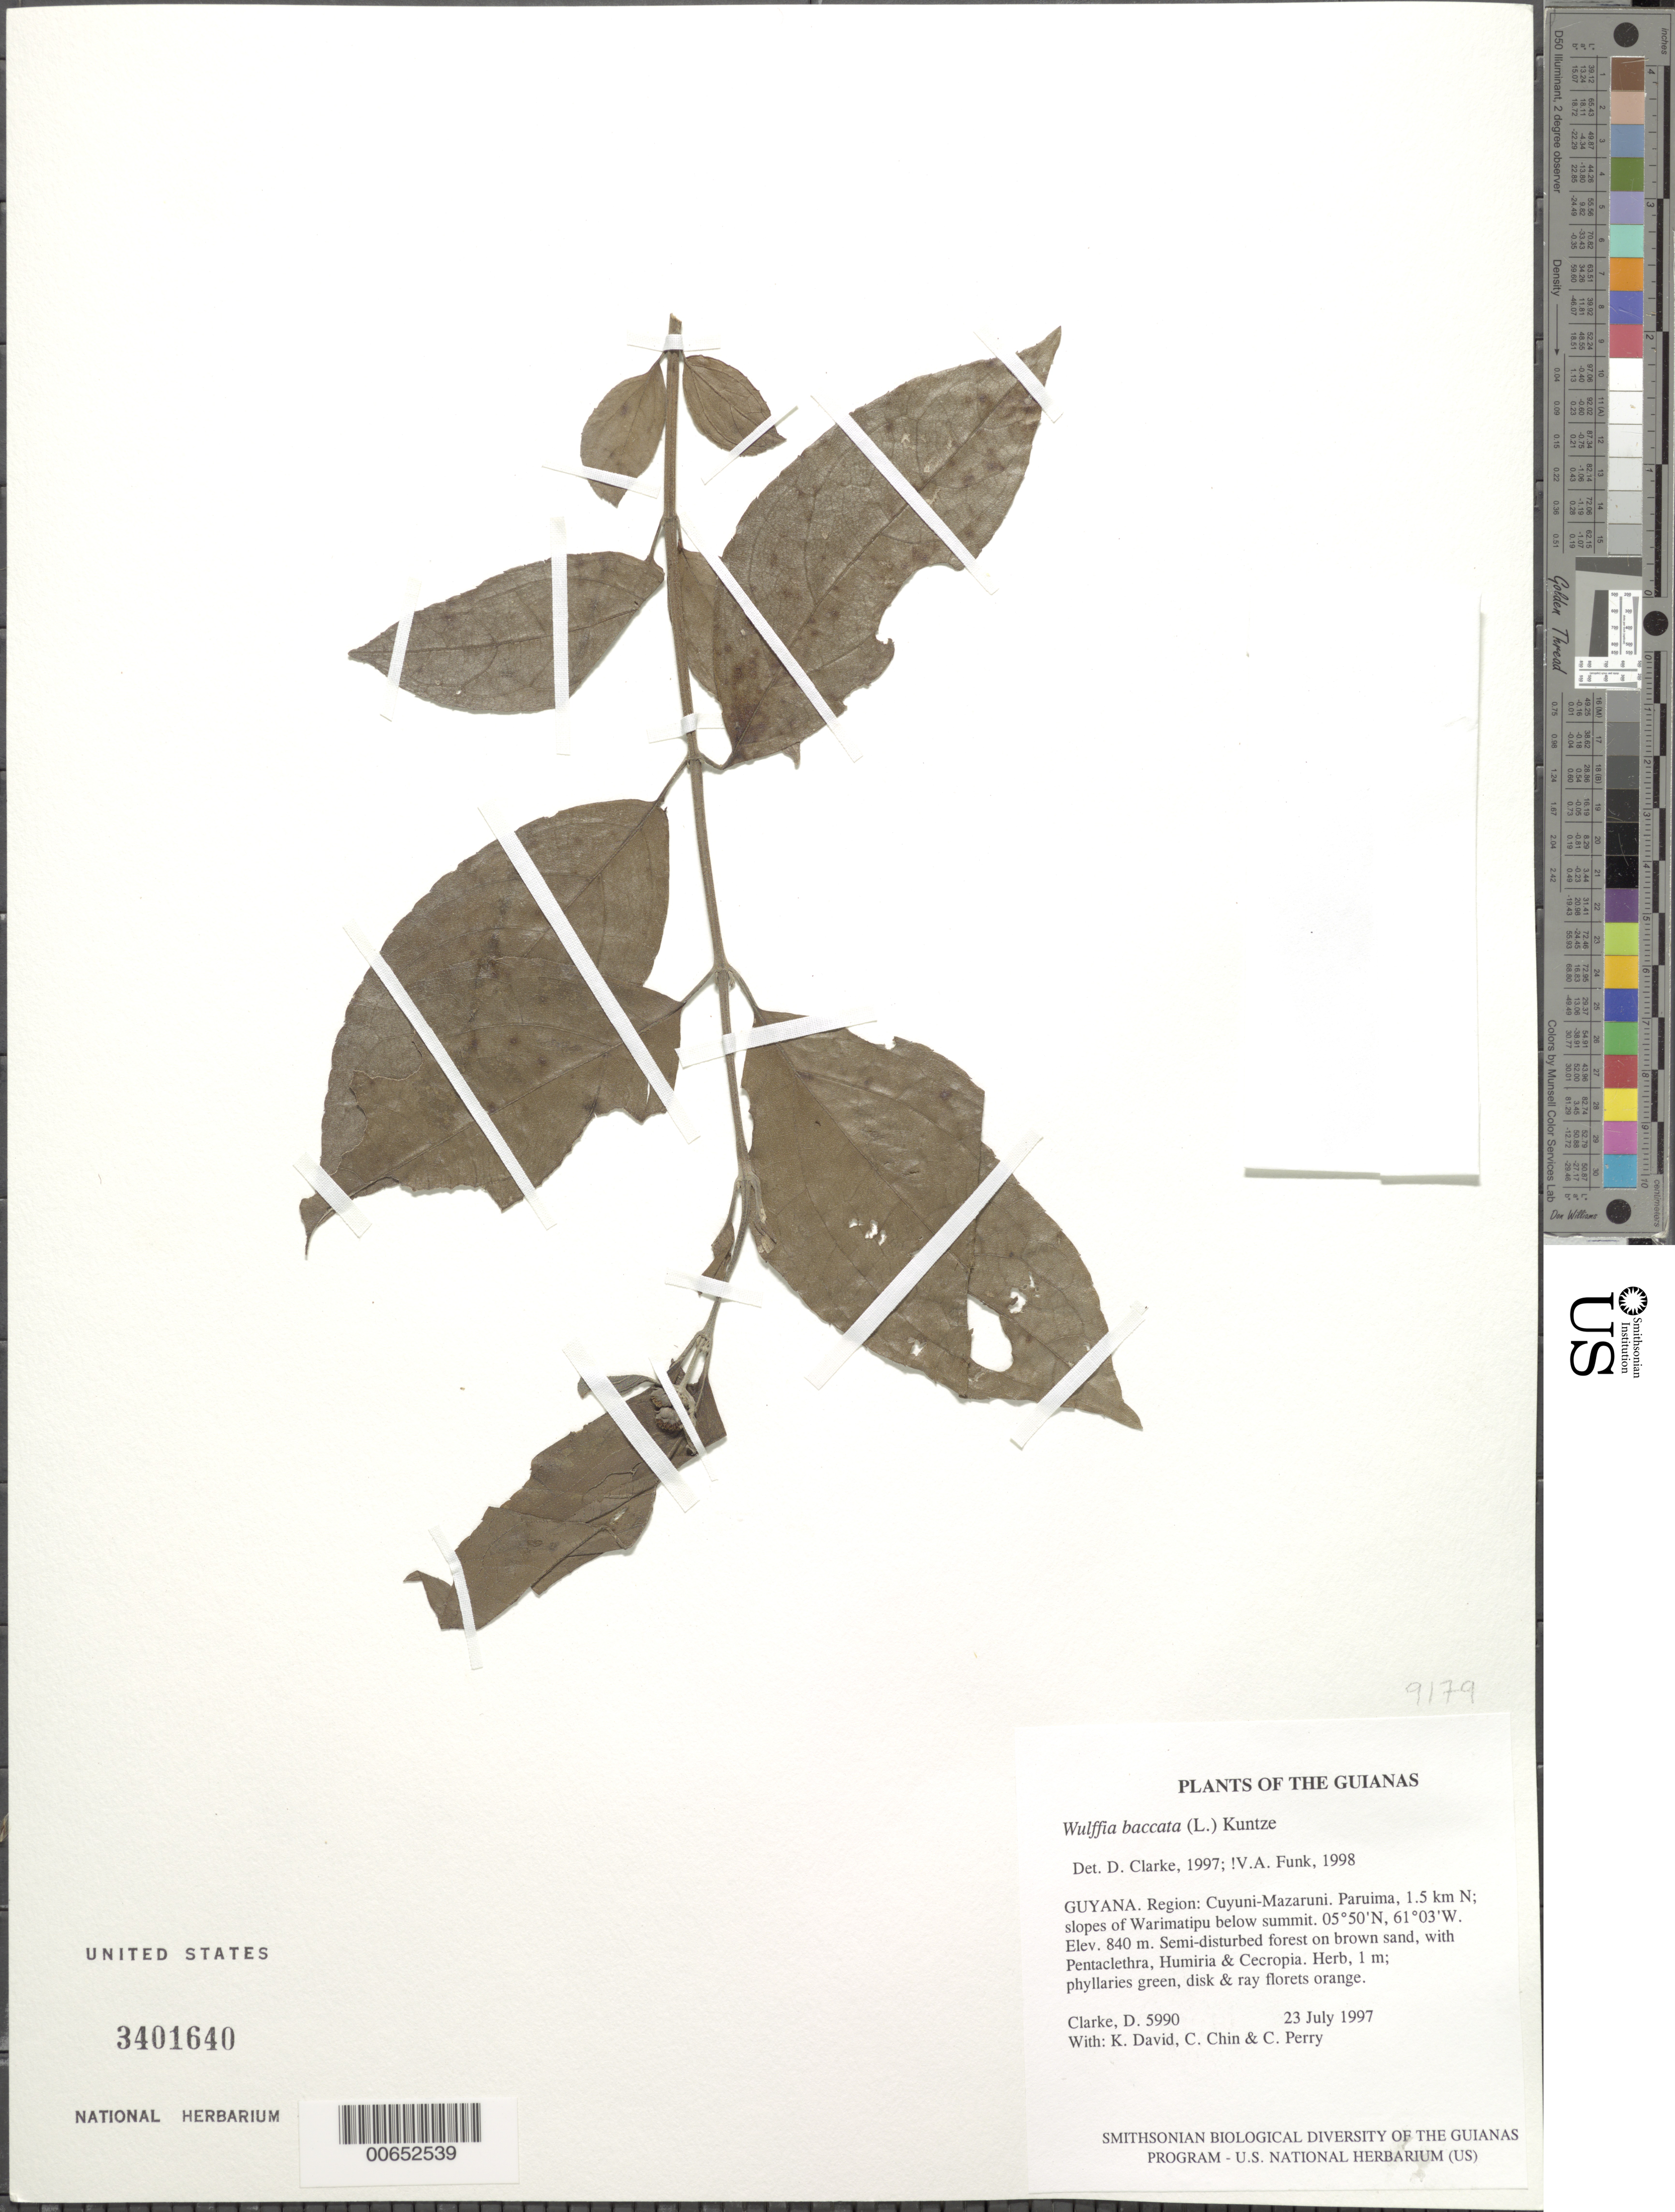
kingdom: Plantae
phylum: Tracheophyta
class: Magnoliopsida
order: Asterales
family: Asteraceae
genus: Wulffia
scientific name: Wulffia baccata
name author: (L. f.) Kuntze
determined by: Funk, Vicki A., (BOT), Smithsonian Institution - National Museum of Natural History (UNITED STATES)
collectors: H. D. Clarke, K. David, C. Chin & C. Perry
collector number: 5990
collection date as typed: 23 July 1997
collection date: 1997-07-23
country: Guyana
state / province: Cuyuni-Mazaruni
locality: Paruima, 1.5 km N; slopes of Warimatipu below summit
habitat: Semi-disturbed forest on brown sand, with Pentaclethra, Humiria & Cecropia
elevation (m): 840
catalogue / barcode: US 3401640